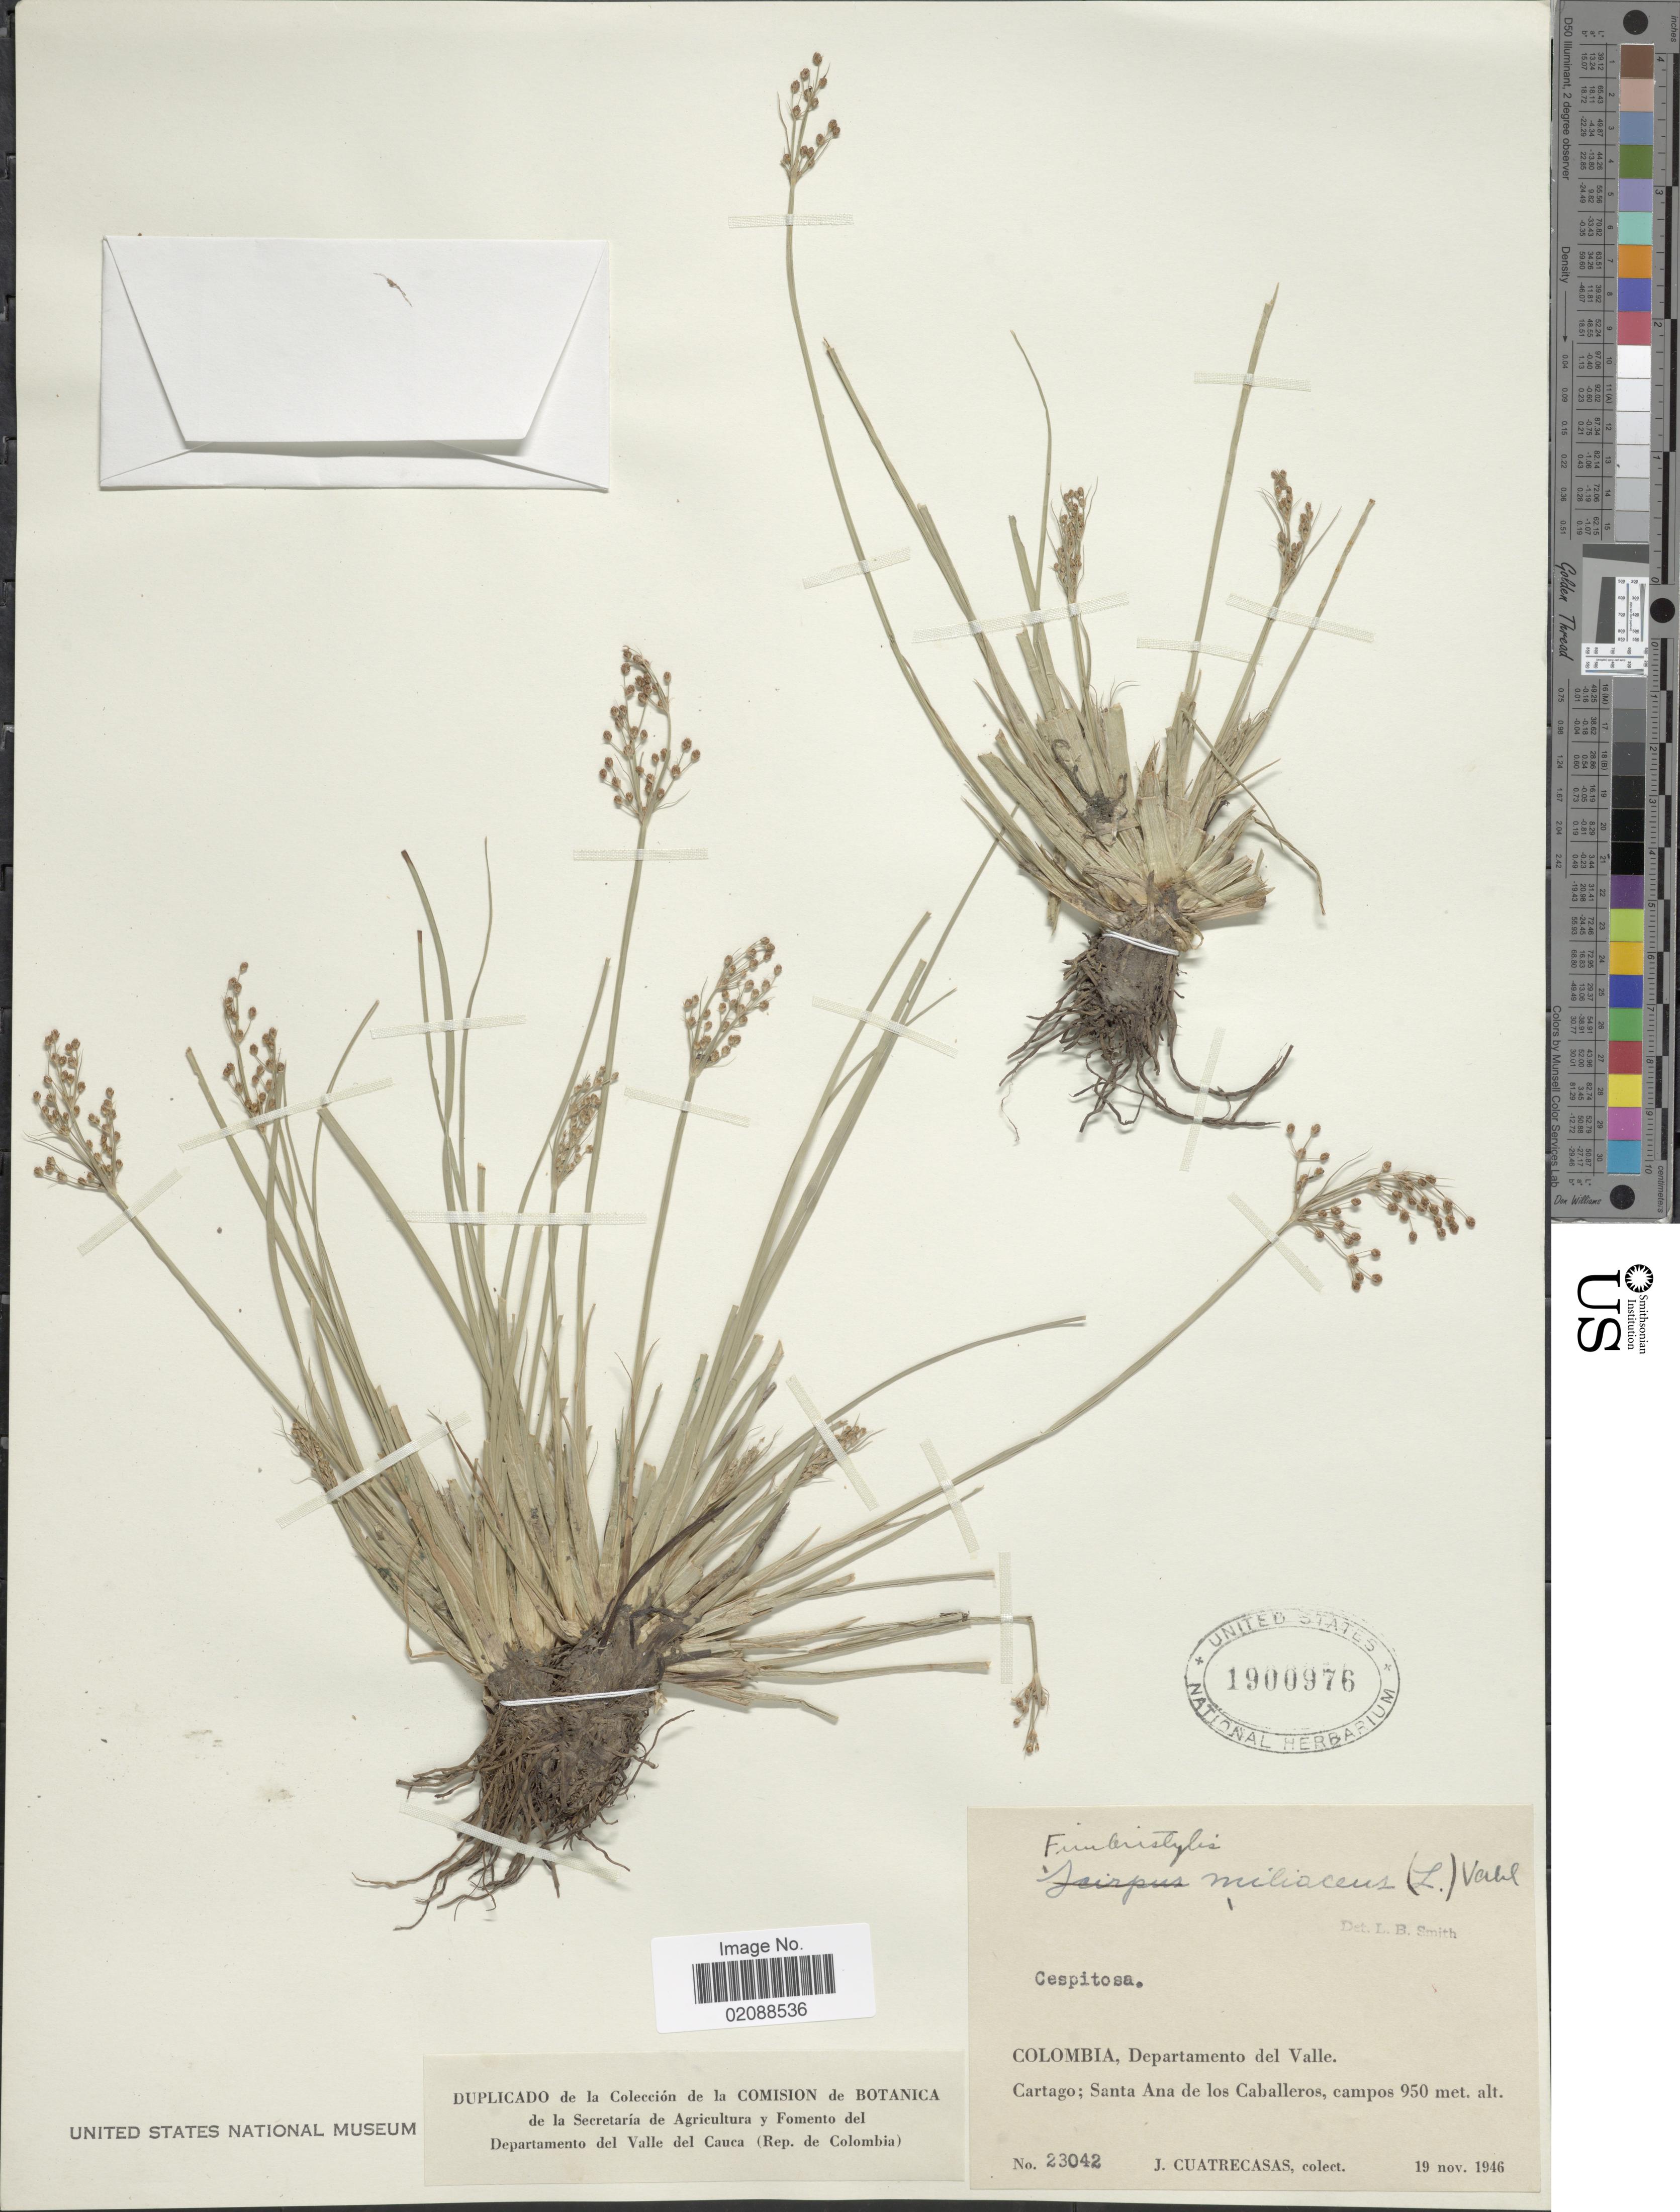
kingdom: Plantae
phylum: Tracheophyta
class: Liliopsida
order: Poales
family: Cyperaceae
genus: Fimbristylis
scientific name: Fimbristylis littoralis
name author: Gaudich.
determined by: Strong, M. T., (US), Smithsonian Institution - National Museum of Natural History (UNITED STATES)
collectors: J. Cuatrecasas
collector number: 23042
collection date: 1946-11-19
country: Colombia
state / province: Valle del Cauca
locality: Departamento del Valle. Cartago; Santa Ana de los Caballeros, campos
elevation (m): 950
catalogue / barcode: US 1900976